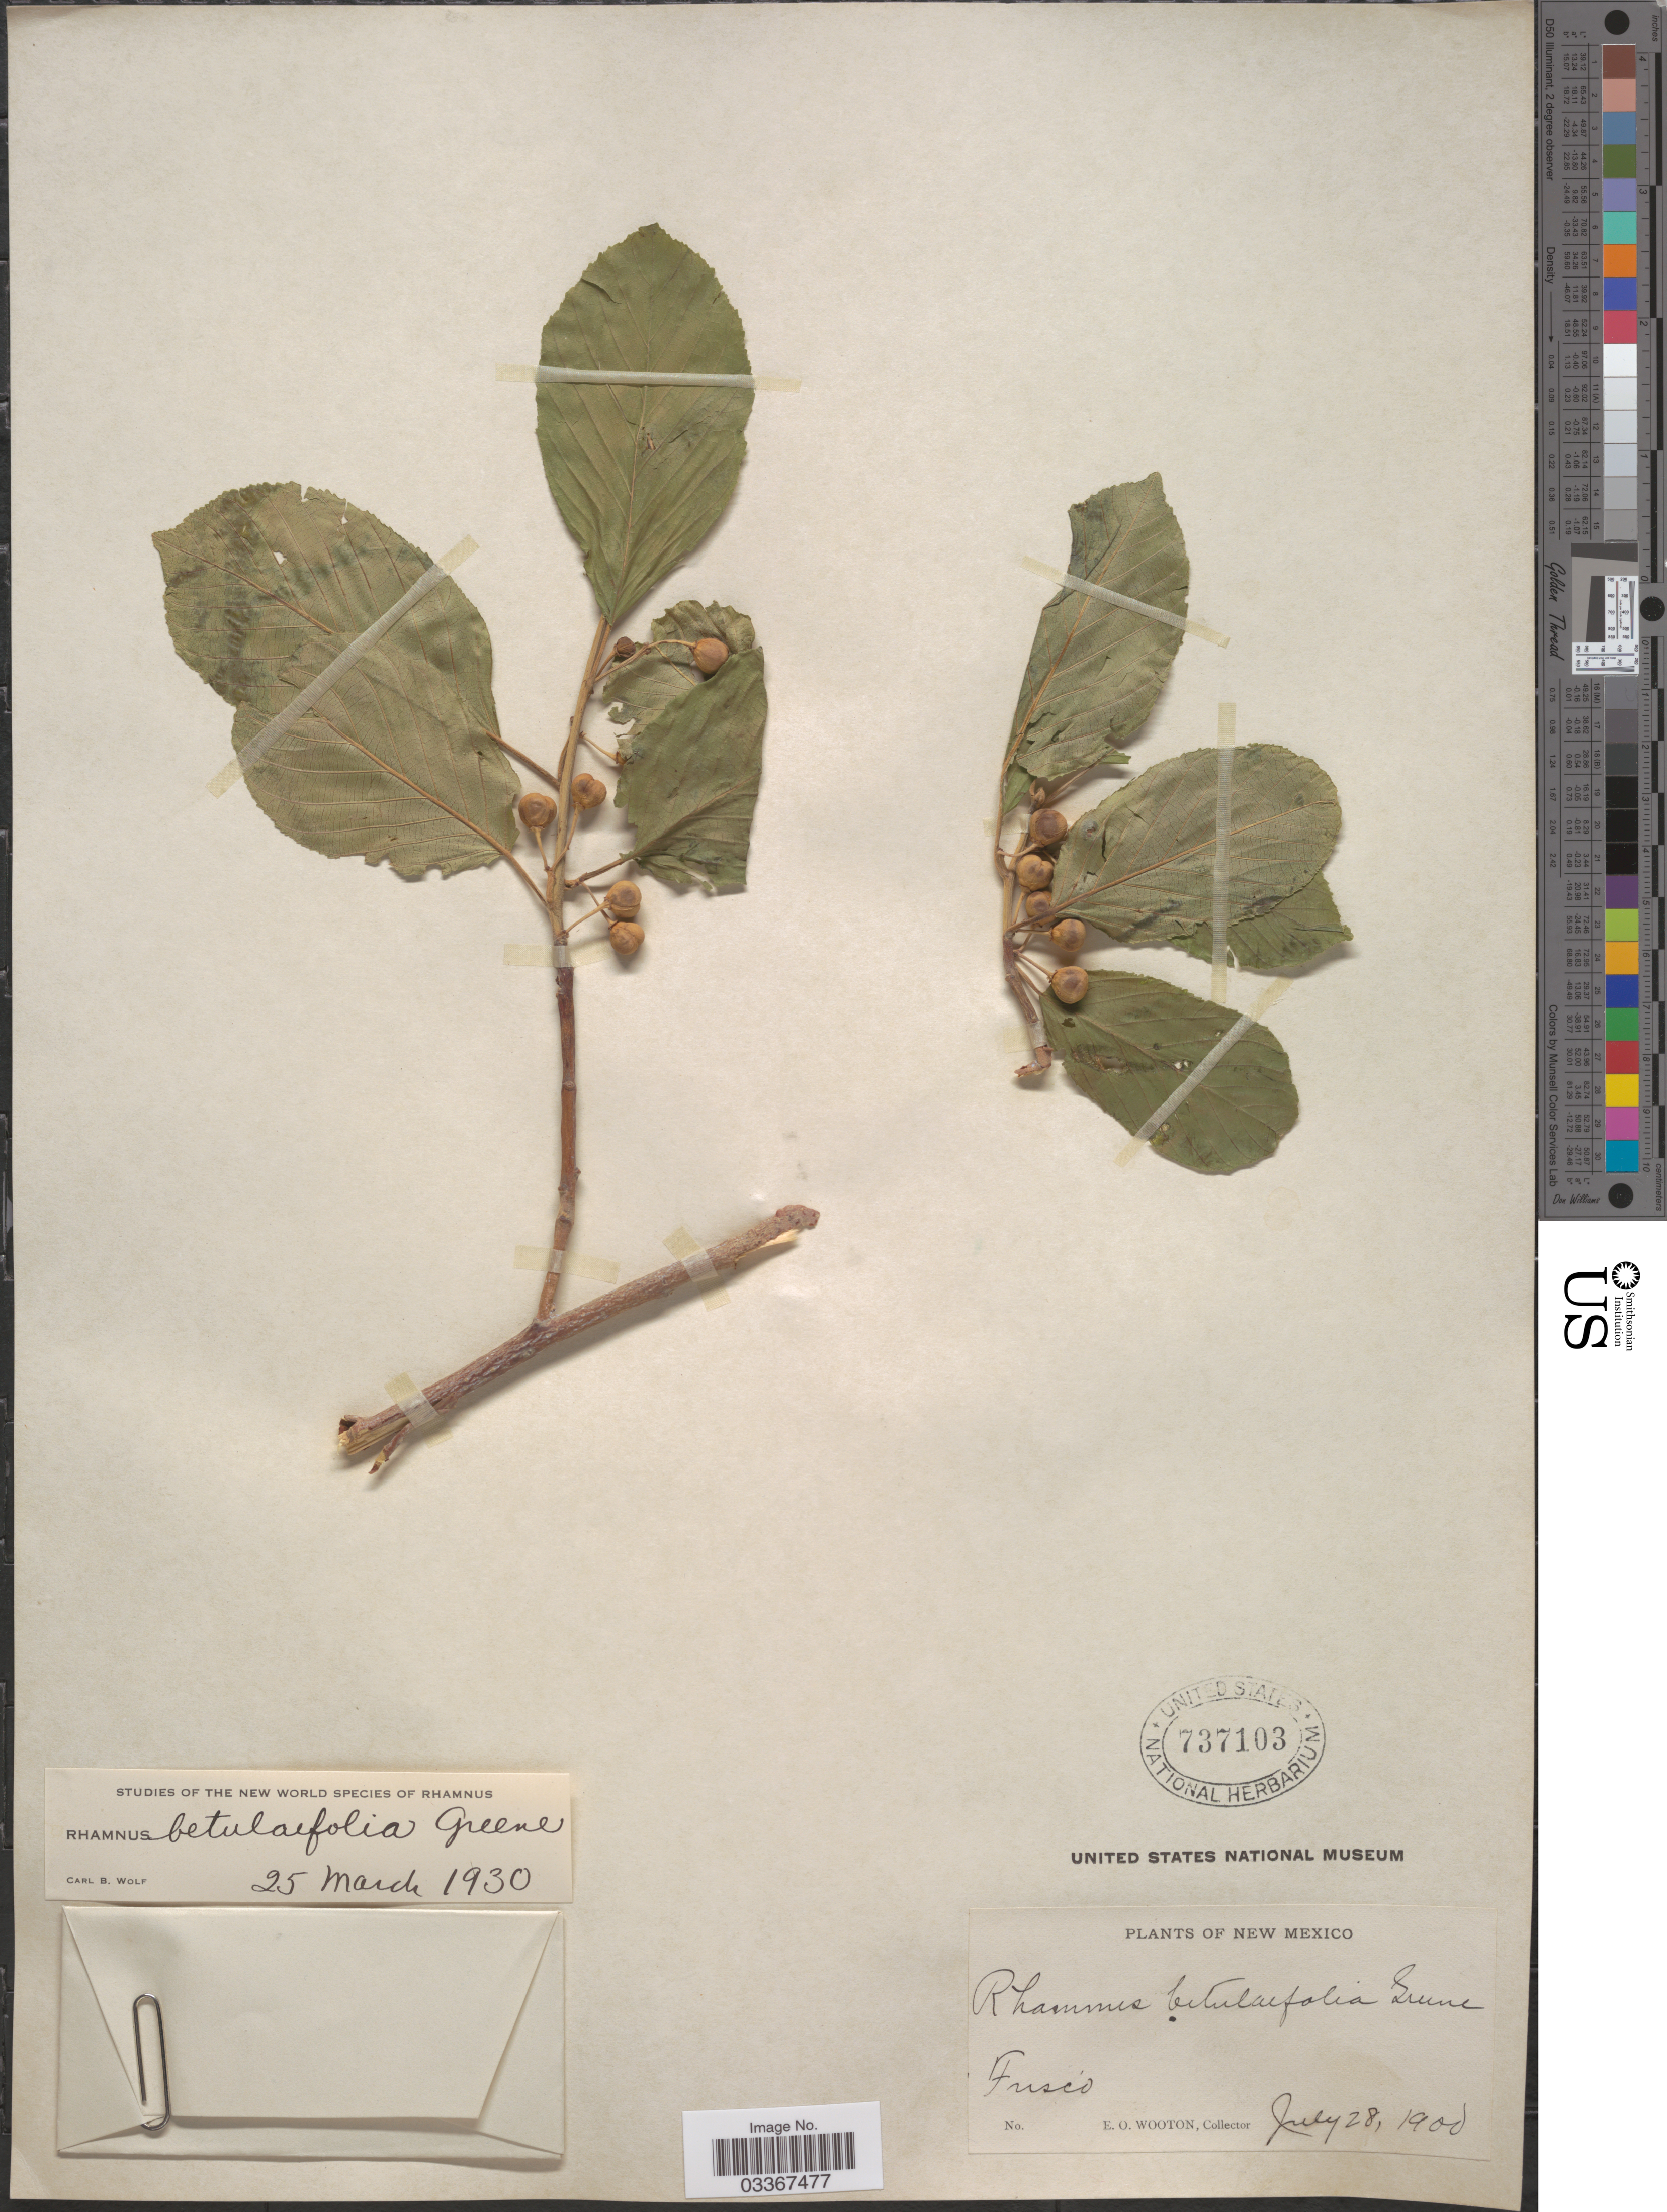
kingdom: Plantae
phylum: Tracheophyta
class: Magnoliopsida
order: Rosales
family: Rhamnaceae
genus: Frangula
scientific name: Frangula betulifolia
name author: (Greene) Grubov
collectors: E. O. Wooton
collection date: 1900-07-28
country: United States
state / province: New Mexico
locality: Fusco.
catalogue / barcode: US 737103